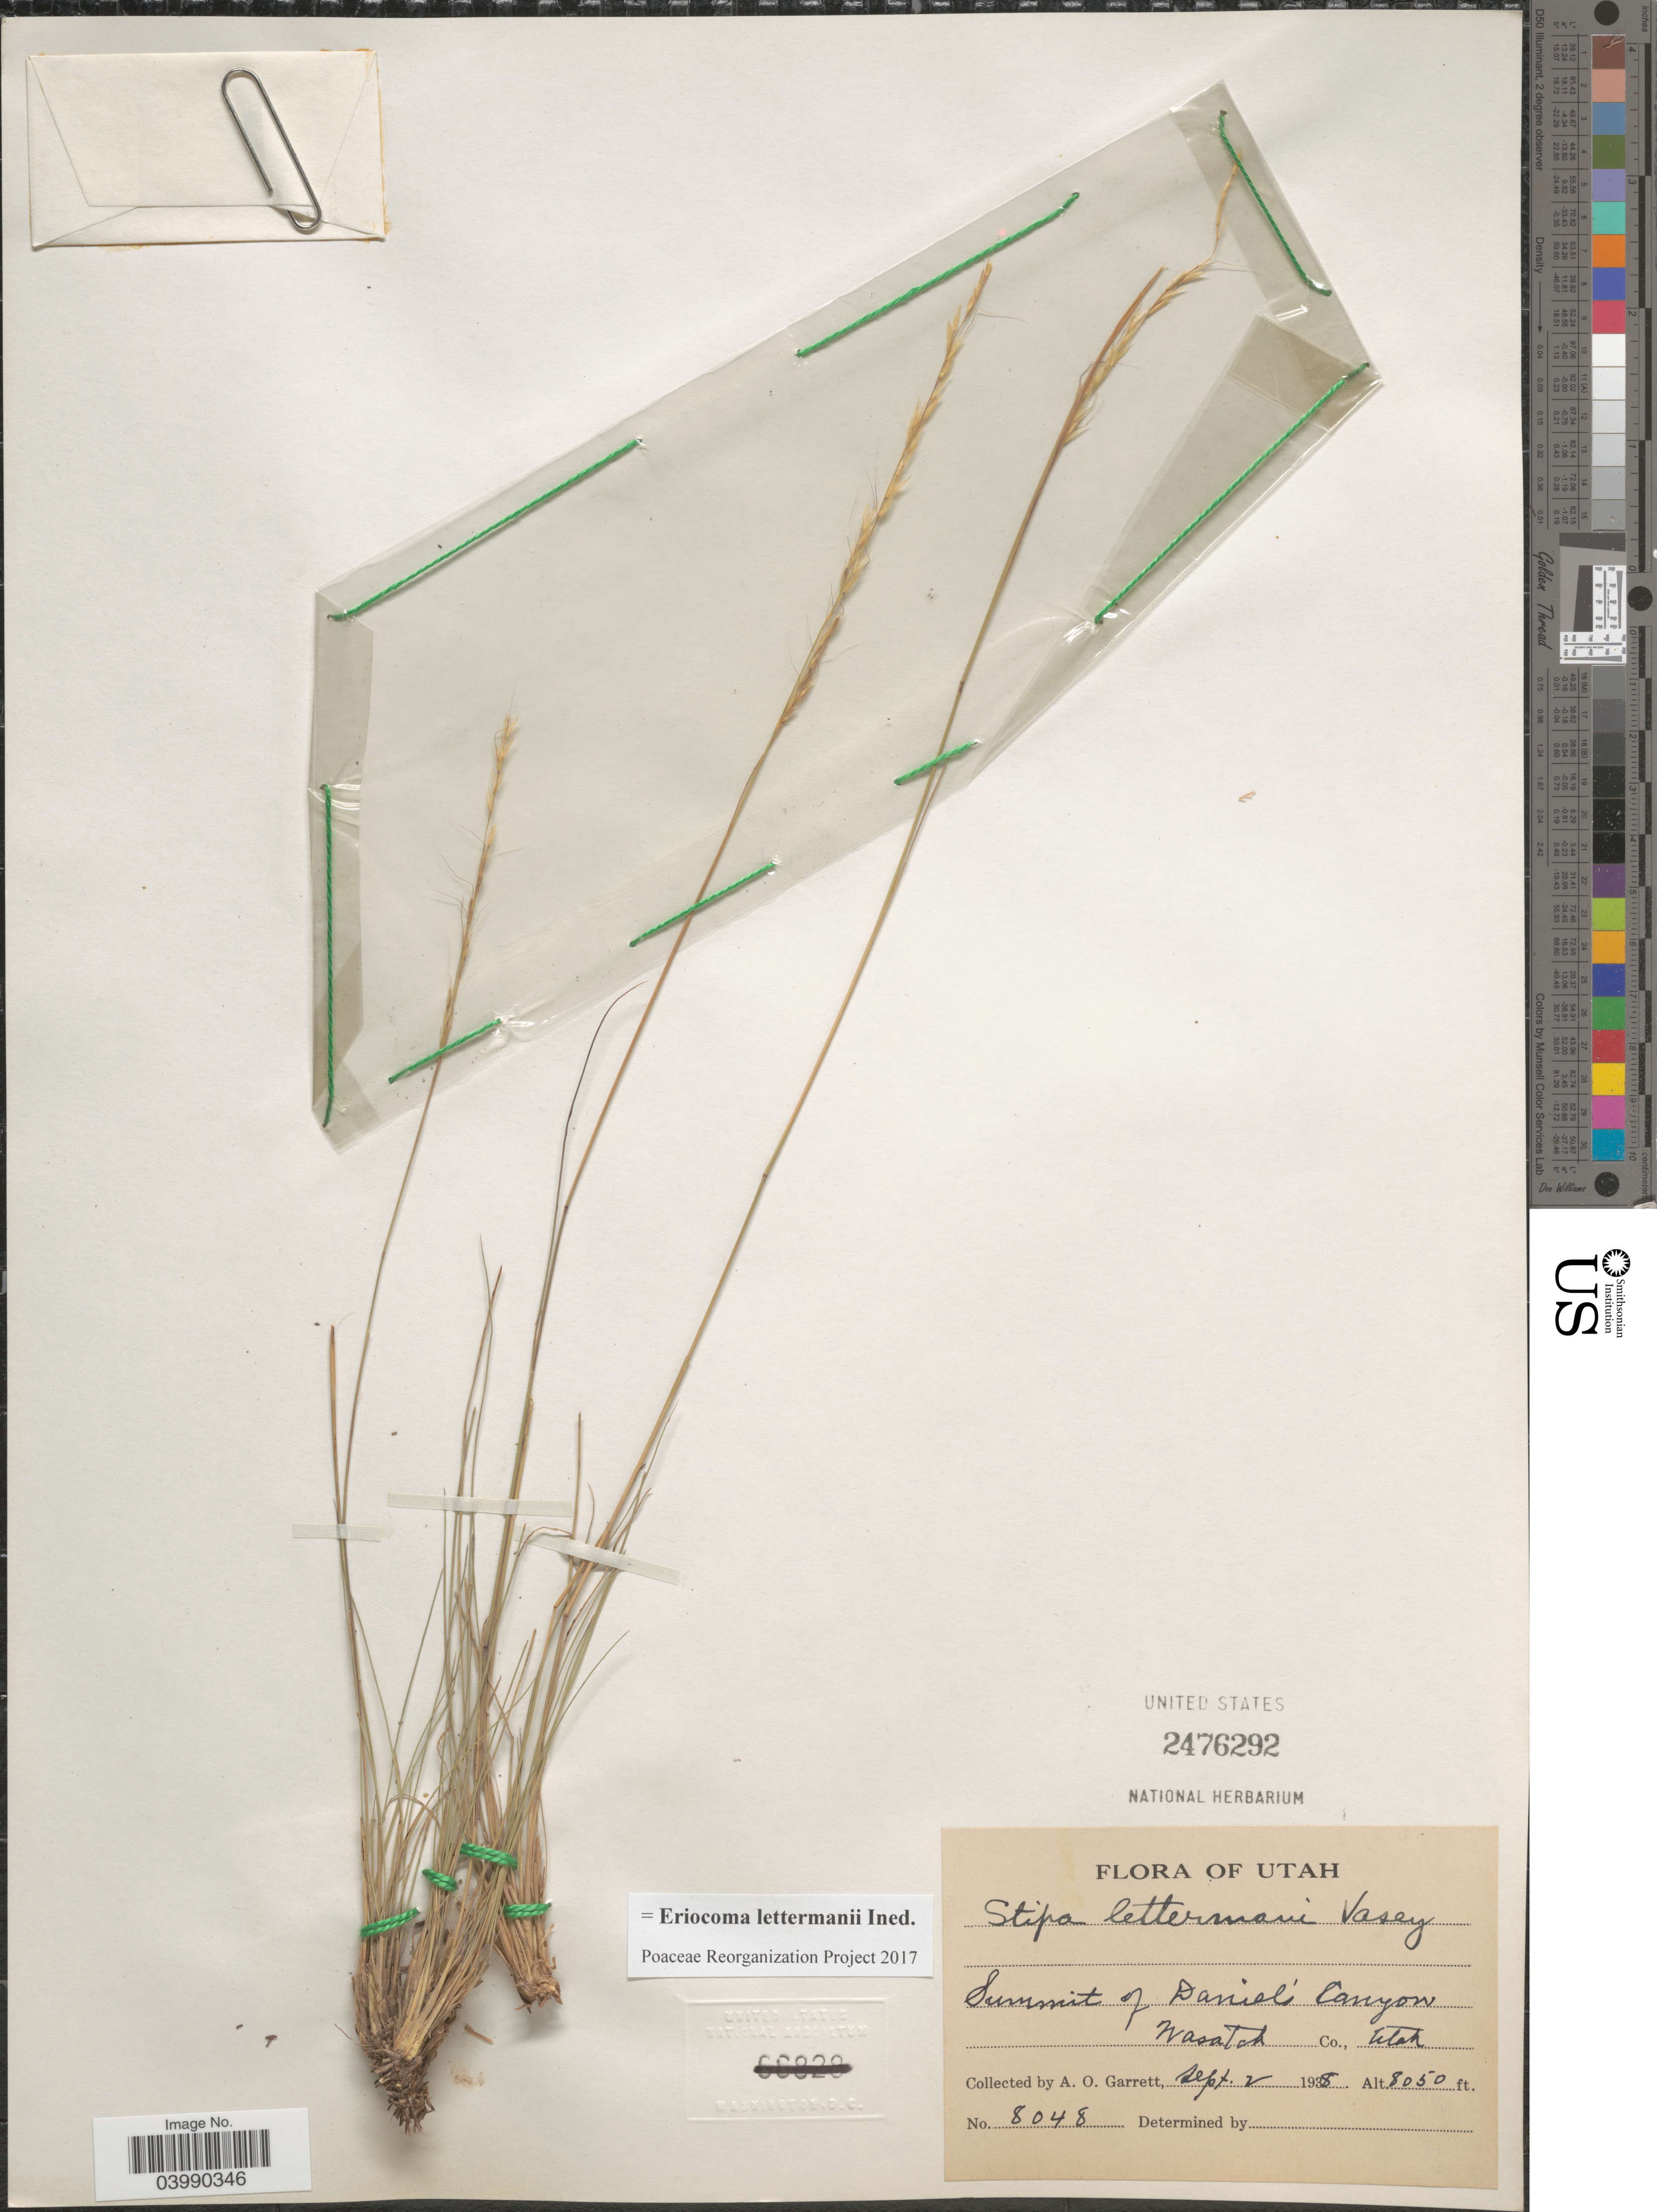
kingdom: Plantae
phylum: Tracheophyta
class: Liliopsida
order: Poales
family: Poaceae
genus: Eriocoma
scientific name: Eriocoma lettermanii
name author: (Vasey) Romasch.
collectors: A. O. Garrett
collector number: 8048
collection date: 1938-09-02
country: United States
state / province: Utah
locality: Summit of Daniel's Canyon. Wasatch Co.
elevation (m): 2454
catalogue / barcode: US 2476292